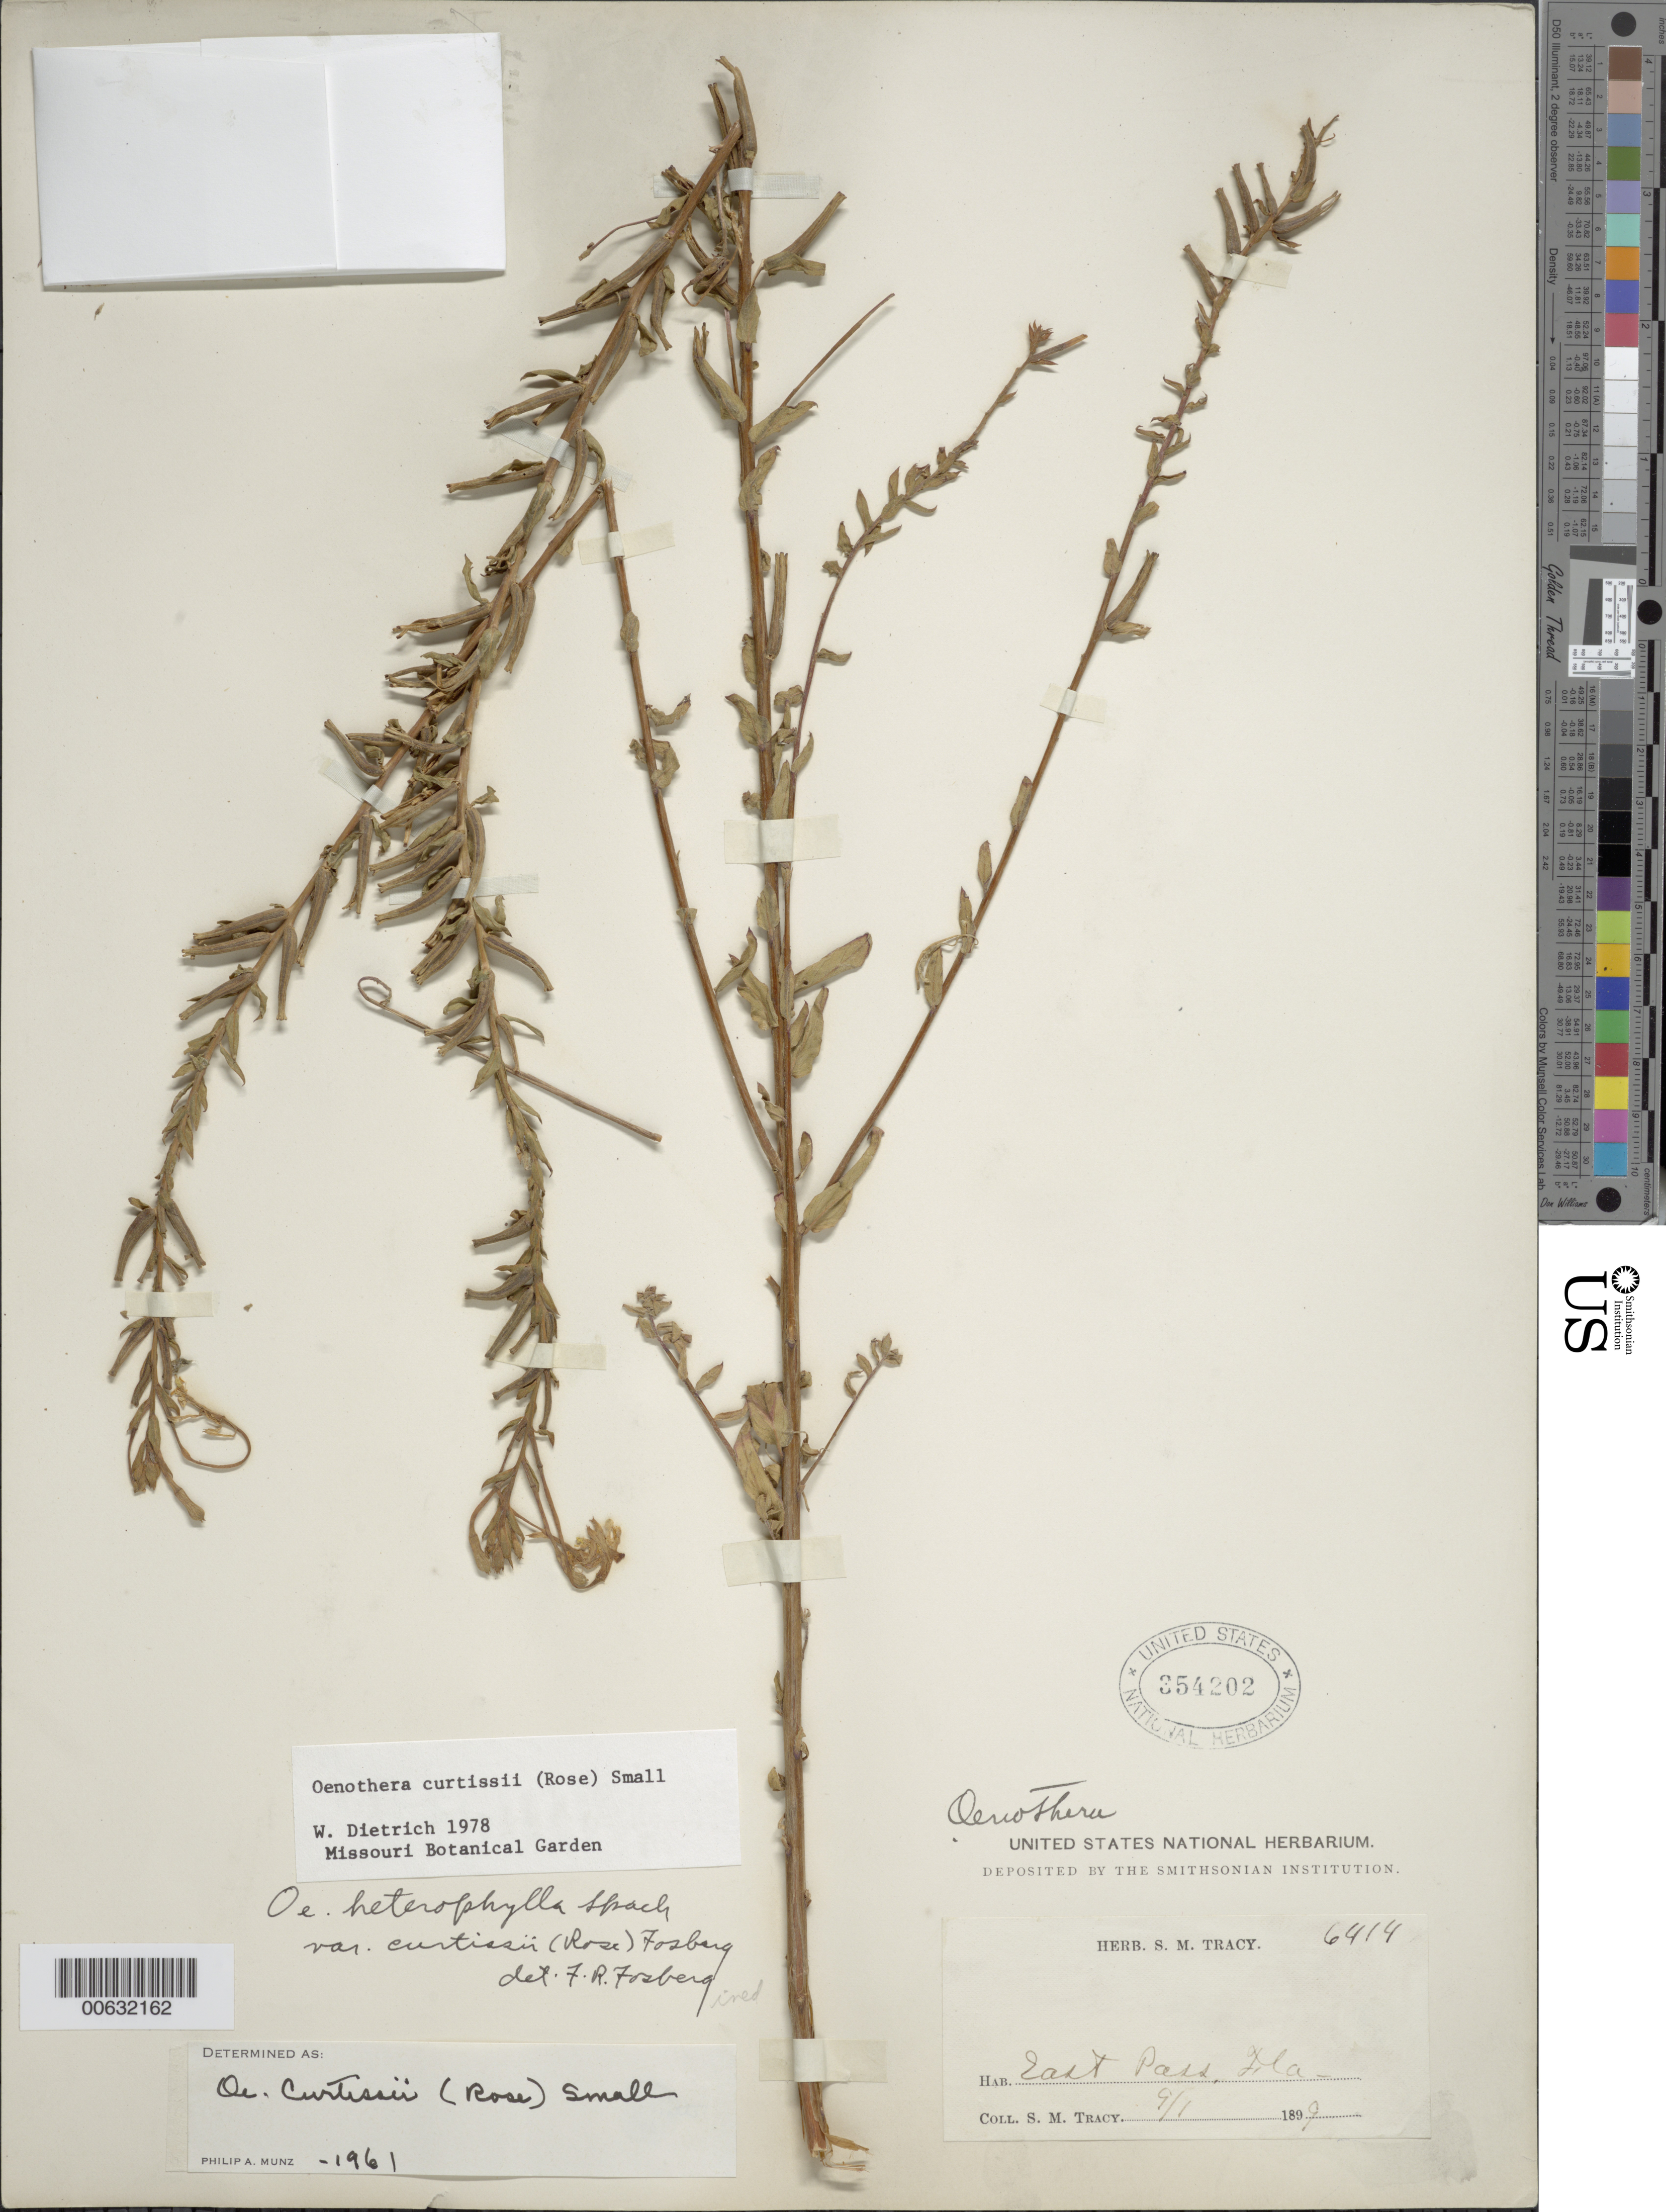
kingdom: Plantae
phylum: Tracheophyta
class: Magnoliopsida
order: Myrtales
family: Onagraceae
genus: Oenothera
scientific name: Oenothera curtissii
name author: Small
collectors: S. M. Tracy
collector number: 6414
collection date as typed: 01 Sep 1899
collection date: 1899-09-01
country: United States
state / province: Florida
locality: East Pass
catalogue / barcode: US 354202